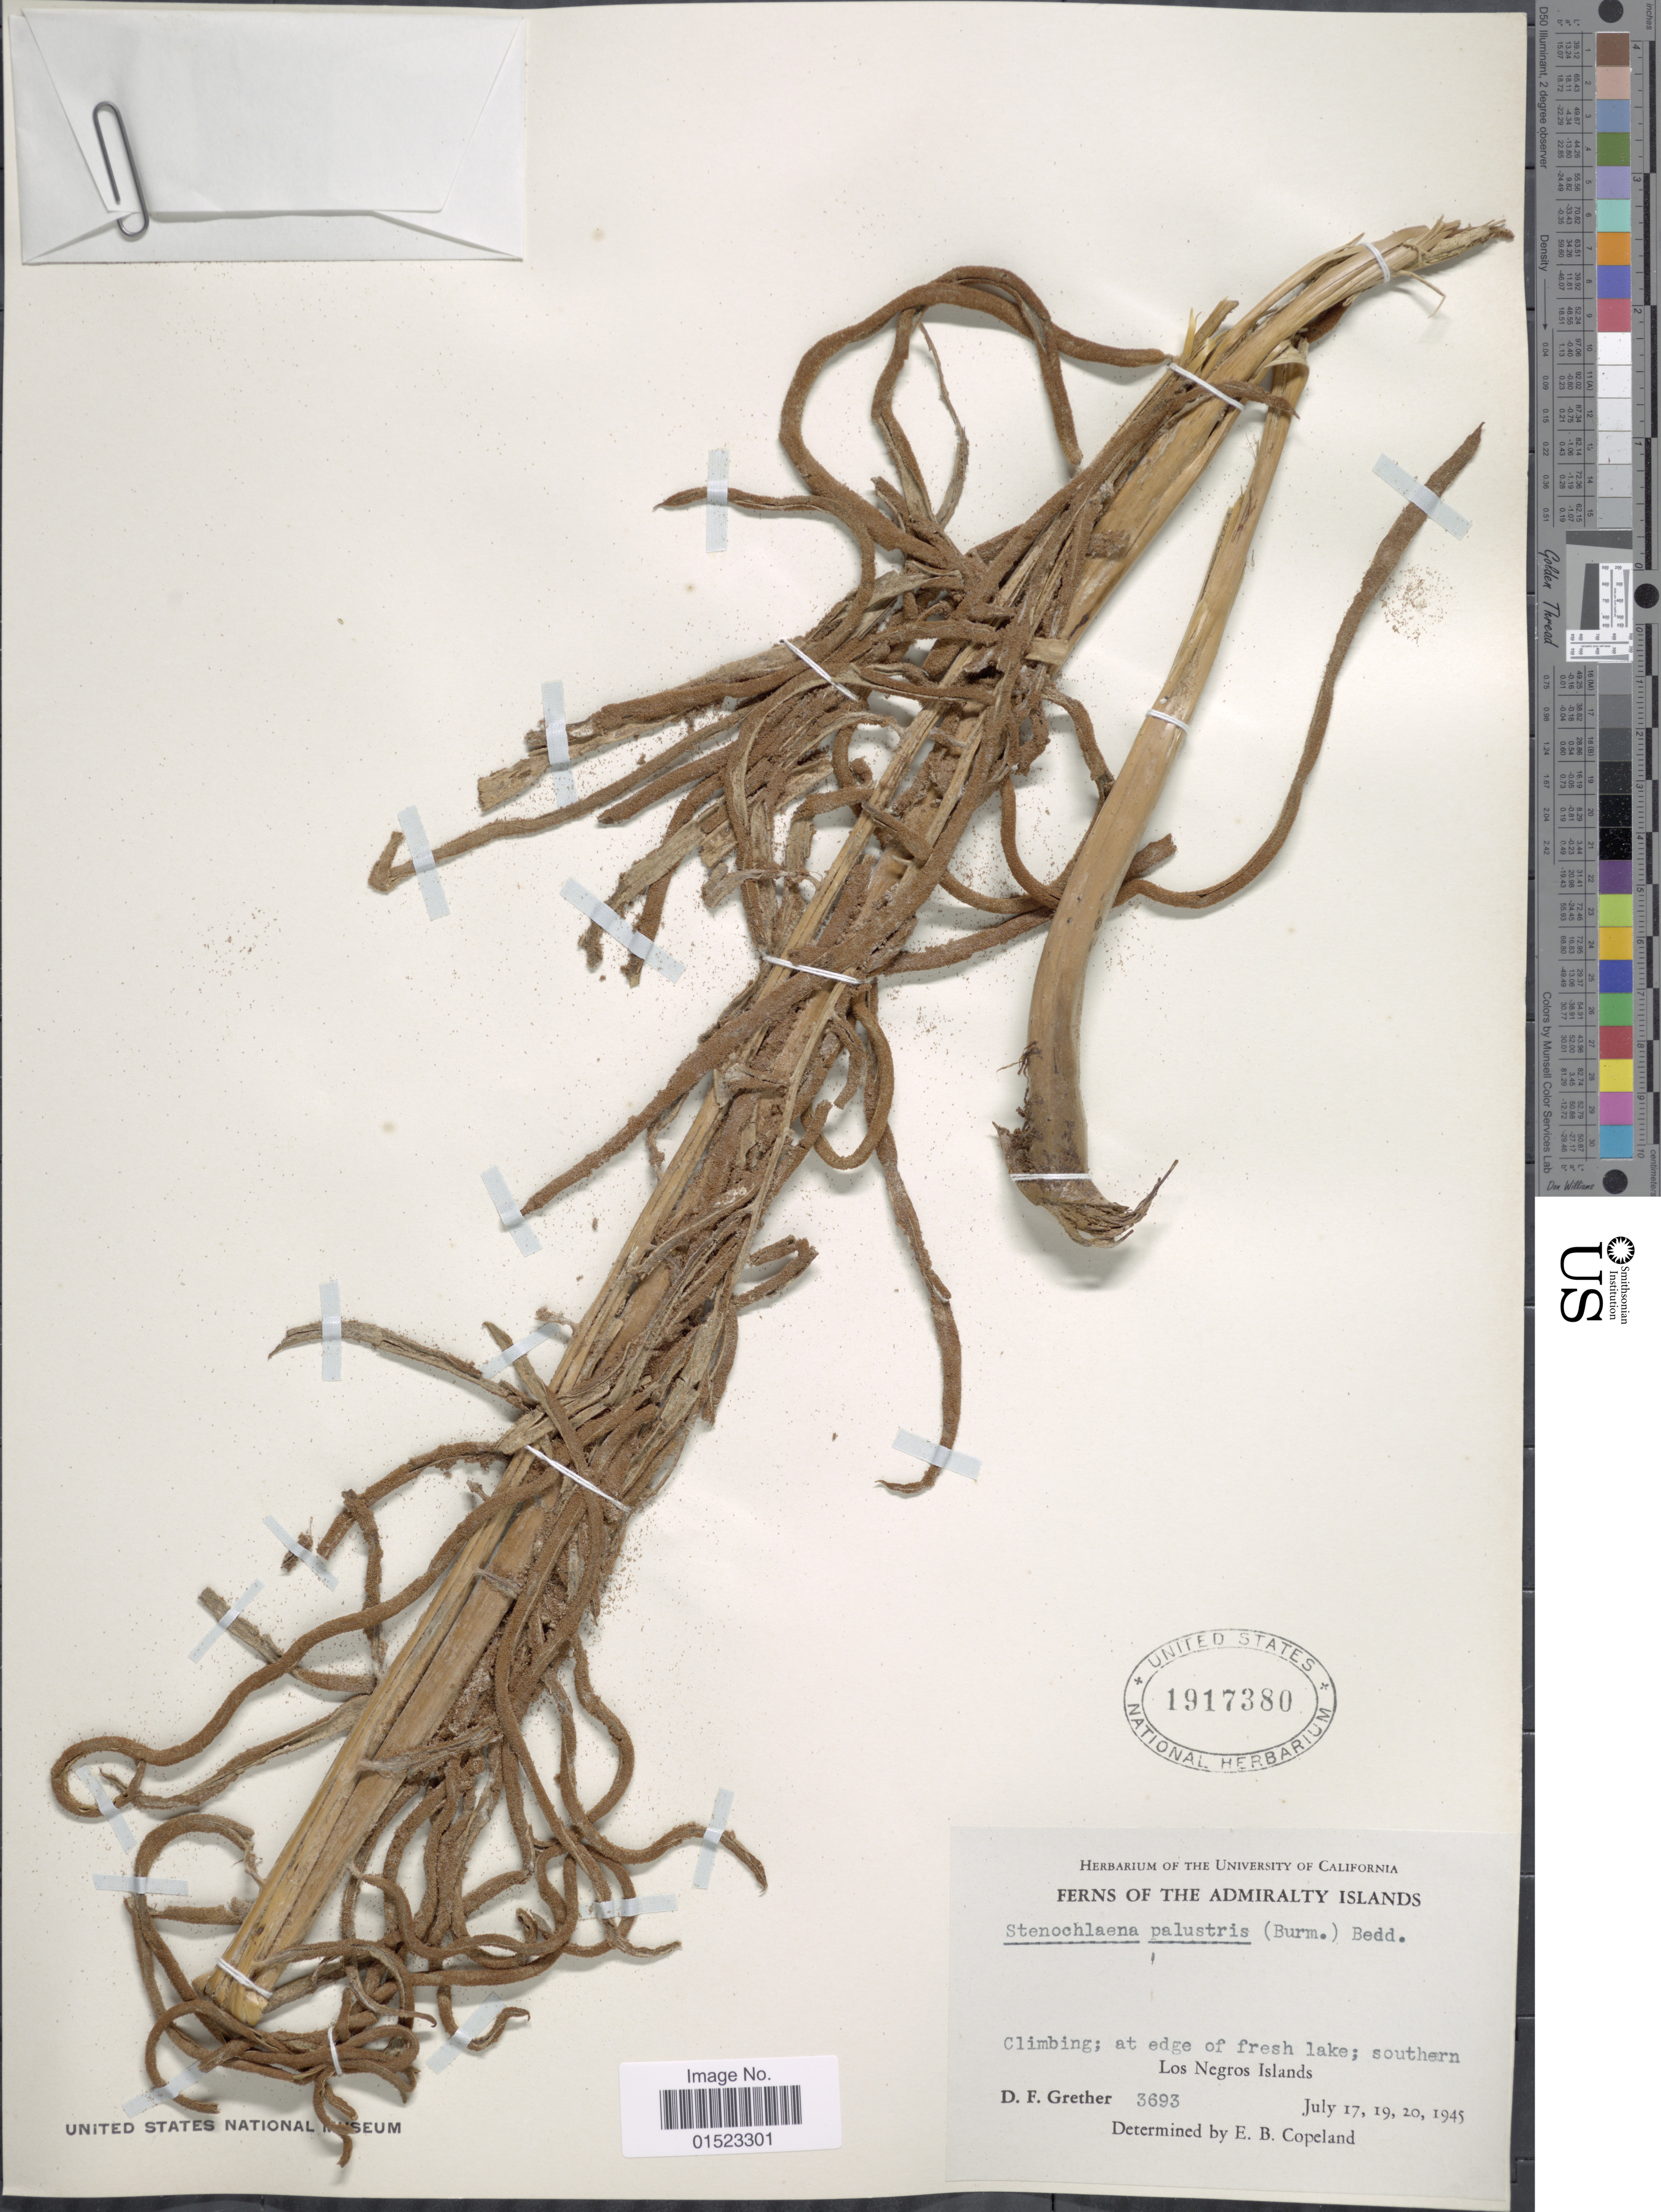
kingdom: Plantae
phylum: Tracheophyta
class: Polypodiopsida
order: Polypodiales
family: Blechnaceae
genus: Stenochlaena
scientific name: Stenochlaena palustris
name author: (Burm. f.) Bedd.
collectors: D. F. Grether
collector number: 3693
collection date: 1945-07-17/1945-07-20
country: Papua New Guinea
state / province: Manus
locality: Los Negros Islands, The Admiralty Islands, at edge of fresh lake, southern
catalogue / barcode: US 1917380